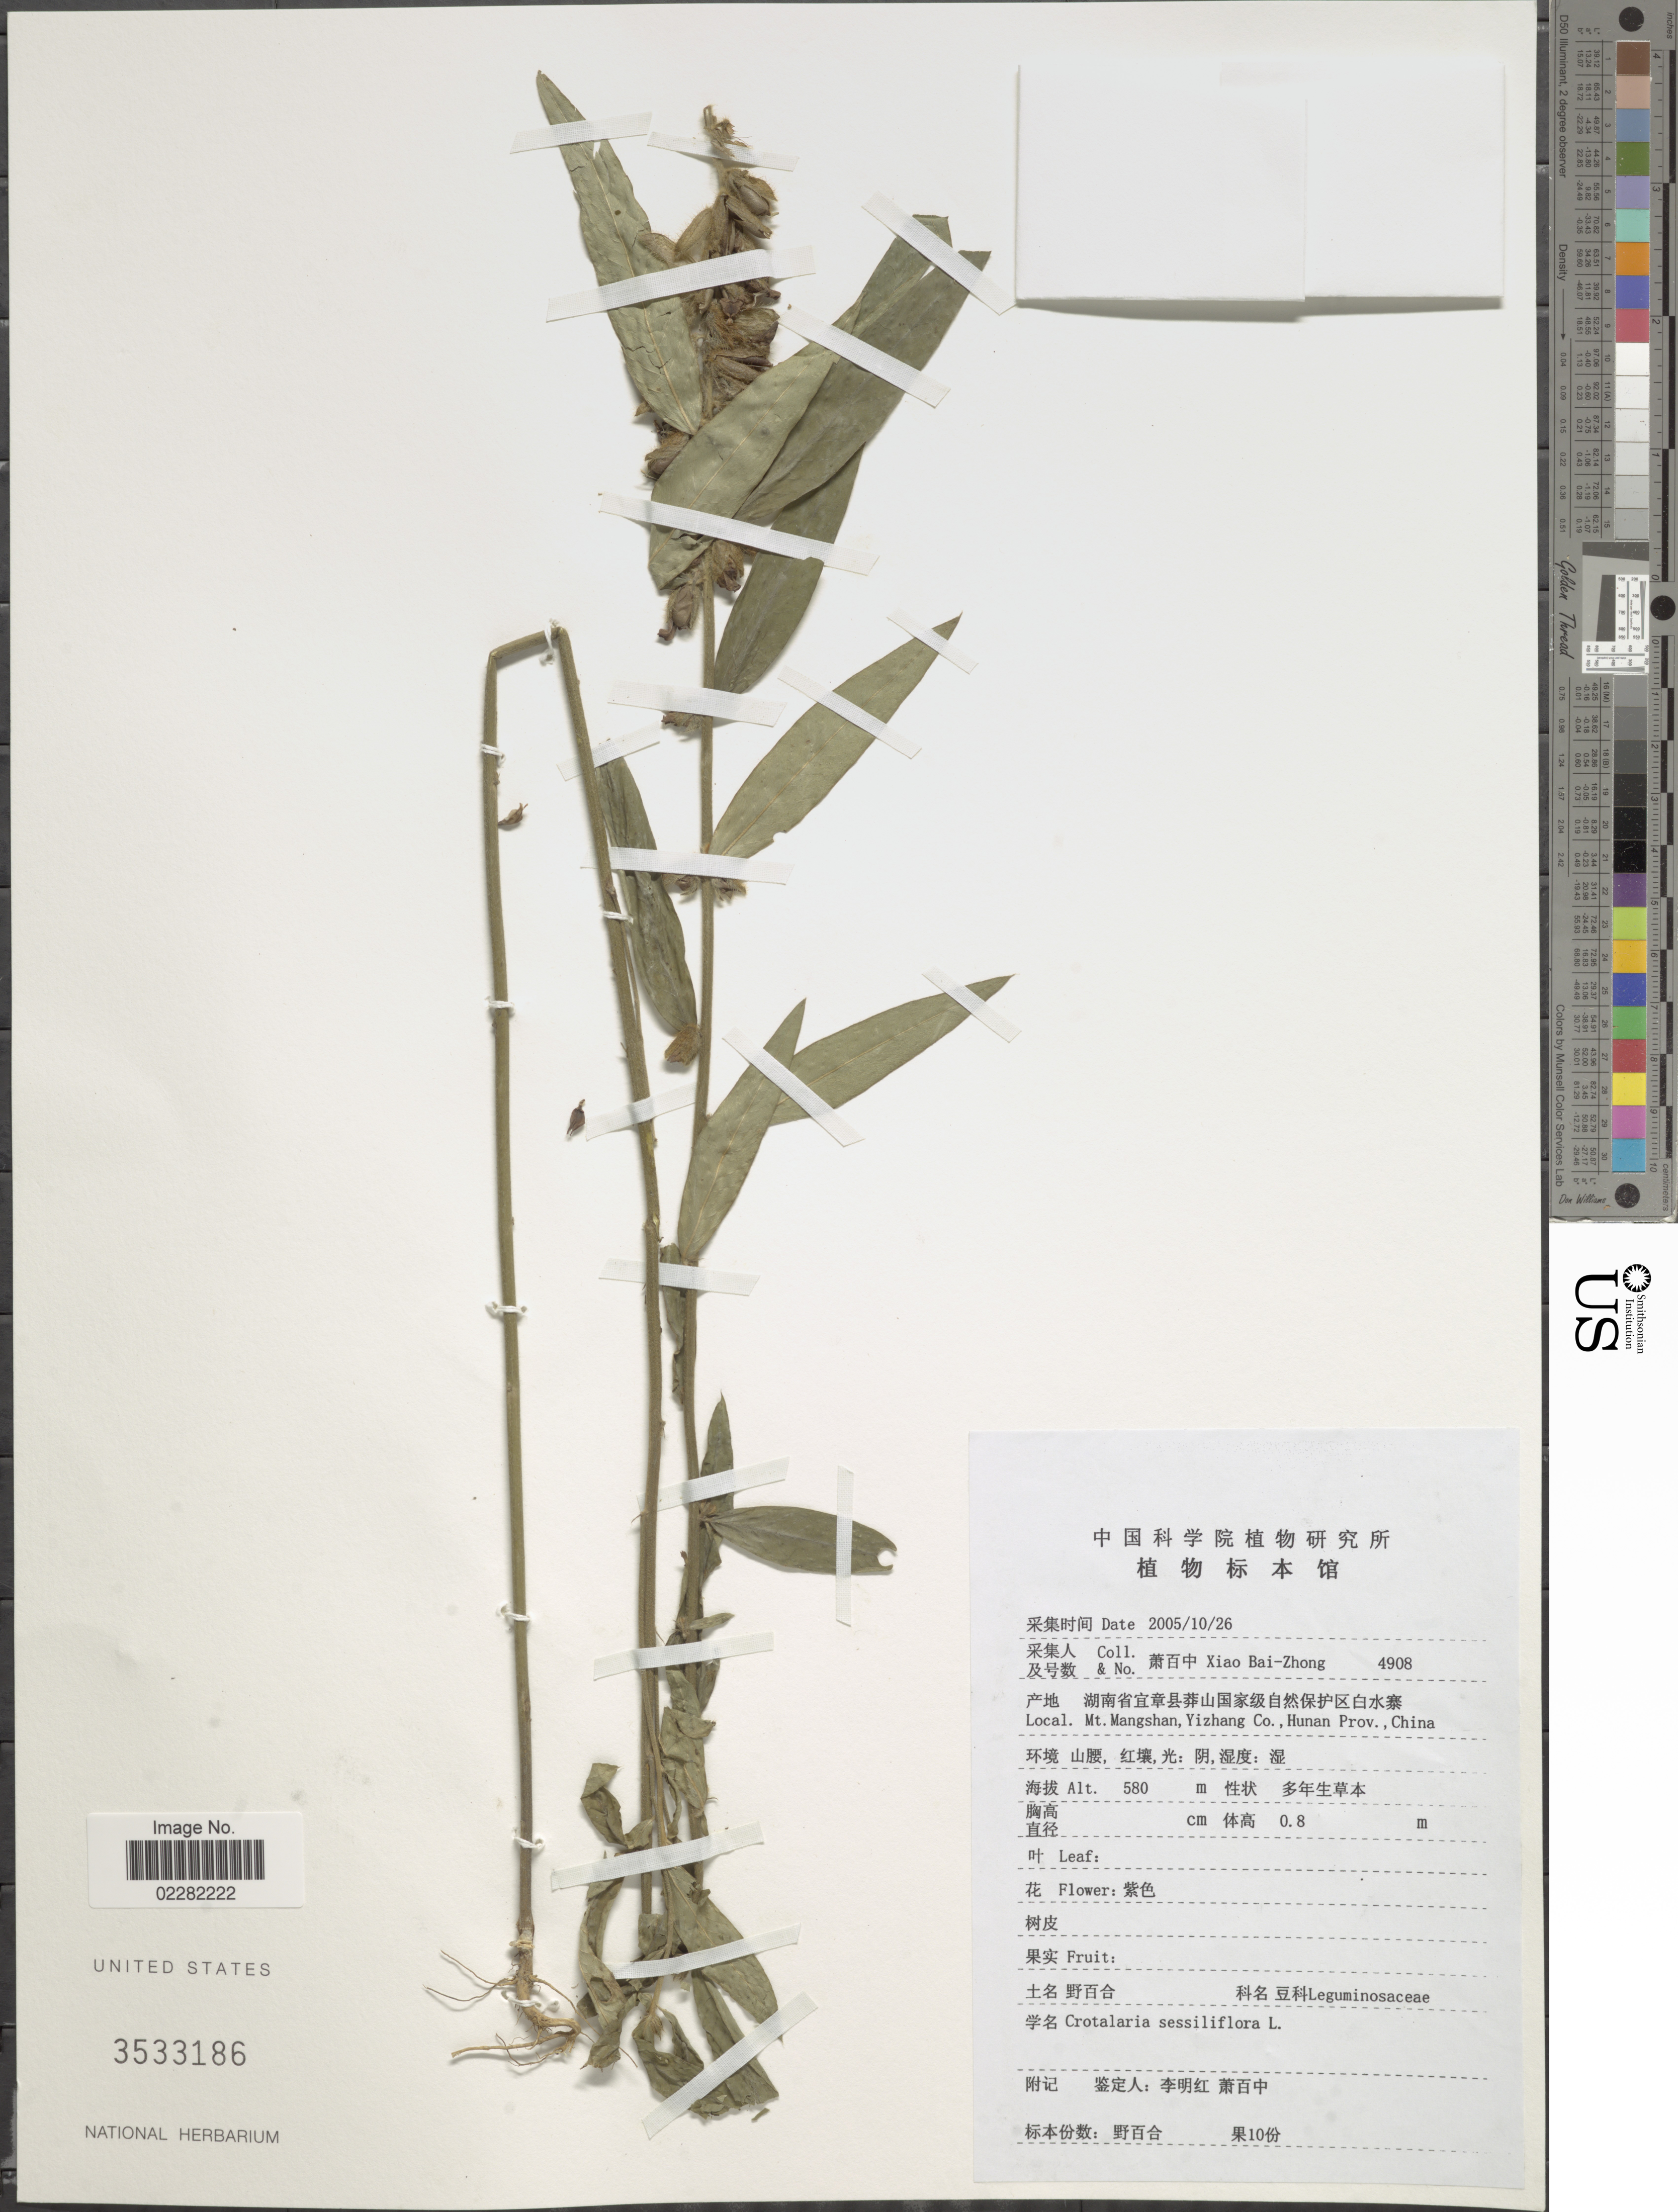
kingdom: Plantae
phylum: Tracheophyta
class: Magnoliopsida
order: Fabales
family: Fabaceae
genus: Crotalaria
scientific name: Crotalaria sessilifolia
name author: L.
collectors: B. Z. Xiao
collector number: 4908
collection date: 2005-10-26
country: China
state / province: Hunan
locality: Mt. Mangshan, Yizhang Co., Hunan Prov.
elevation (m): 580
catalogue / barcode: US 3533186